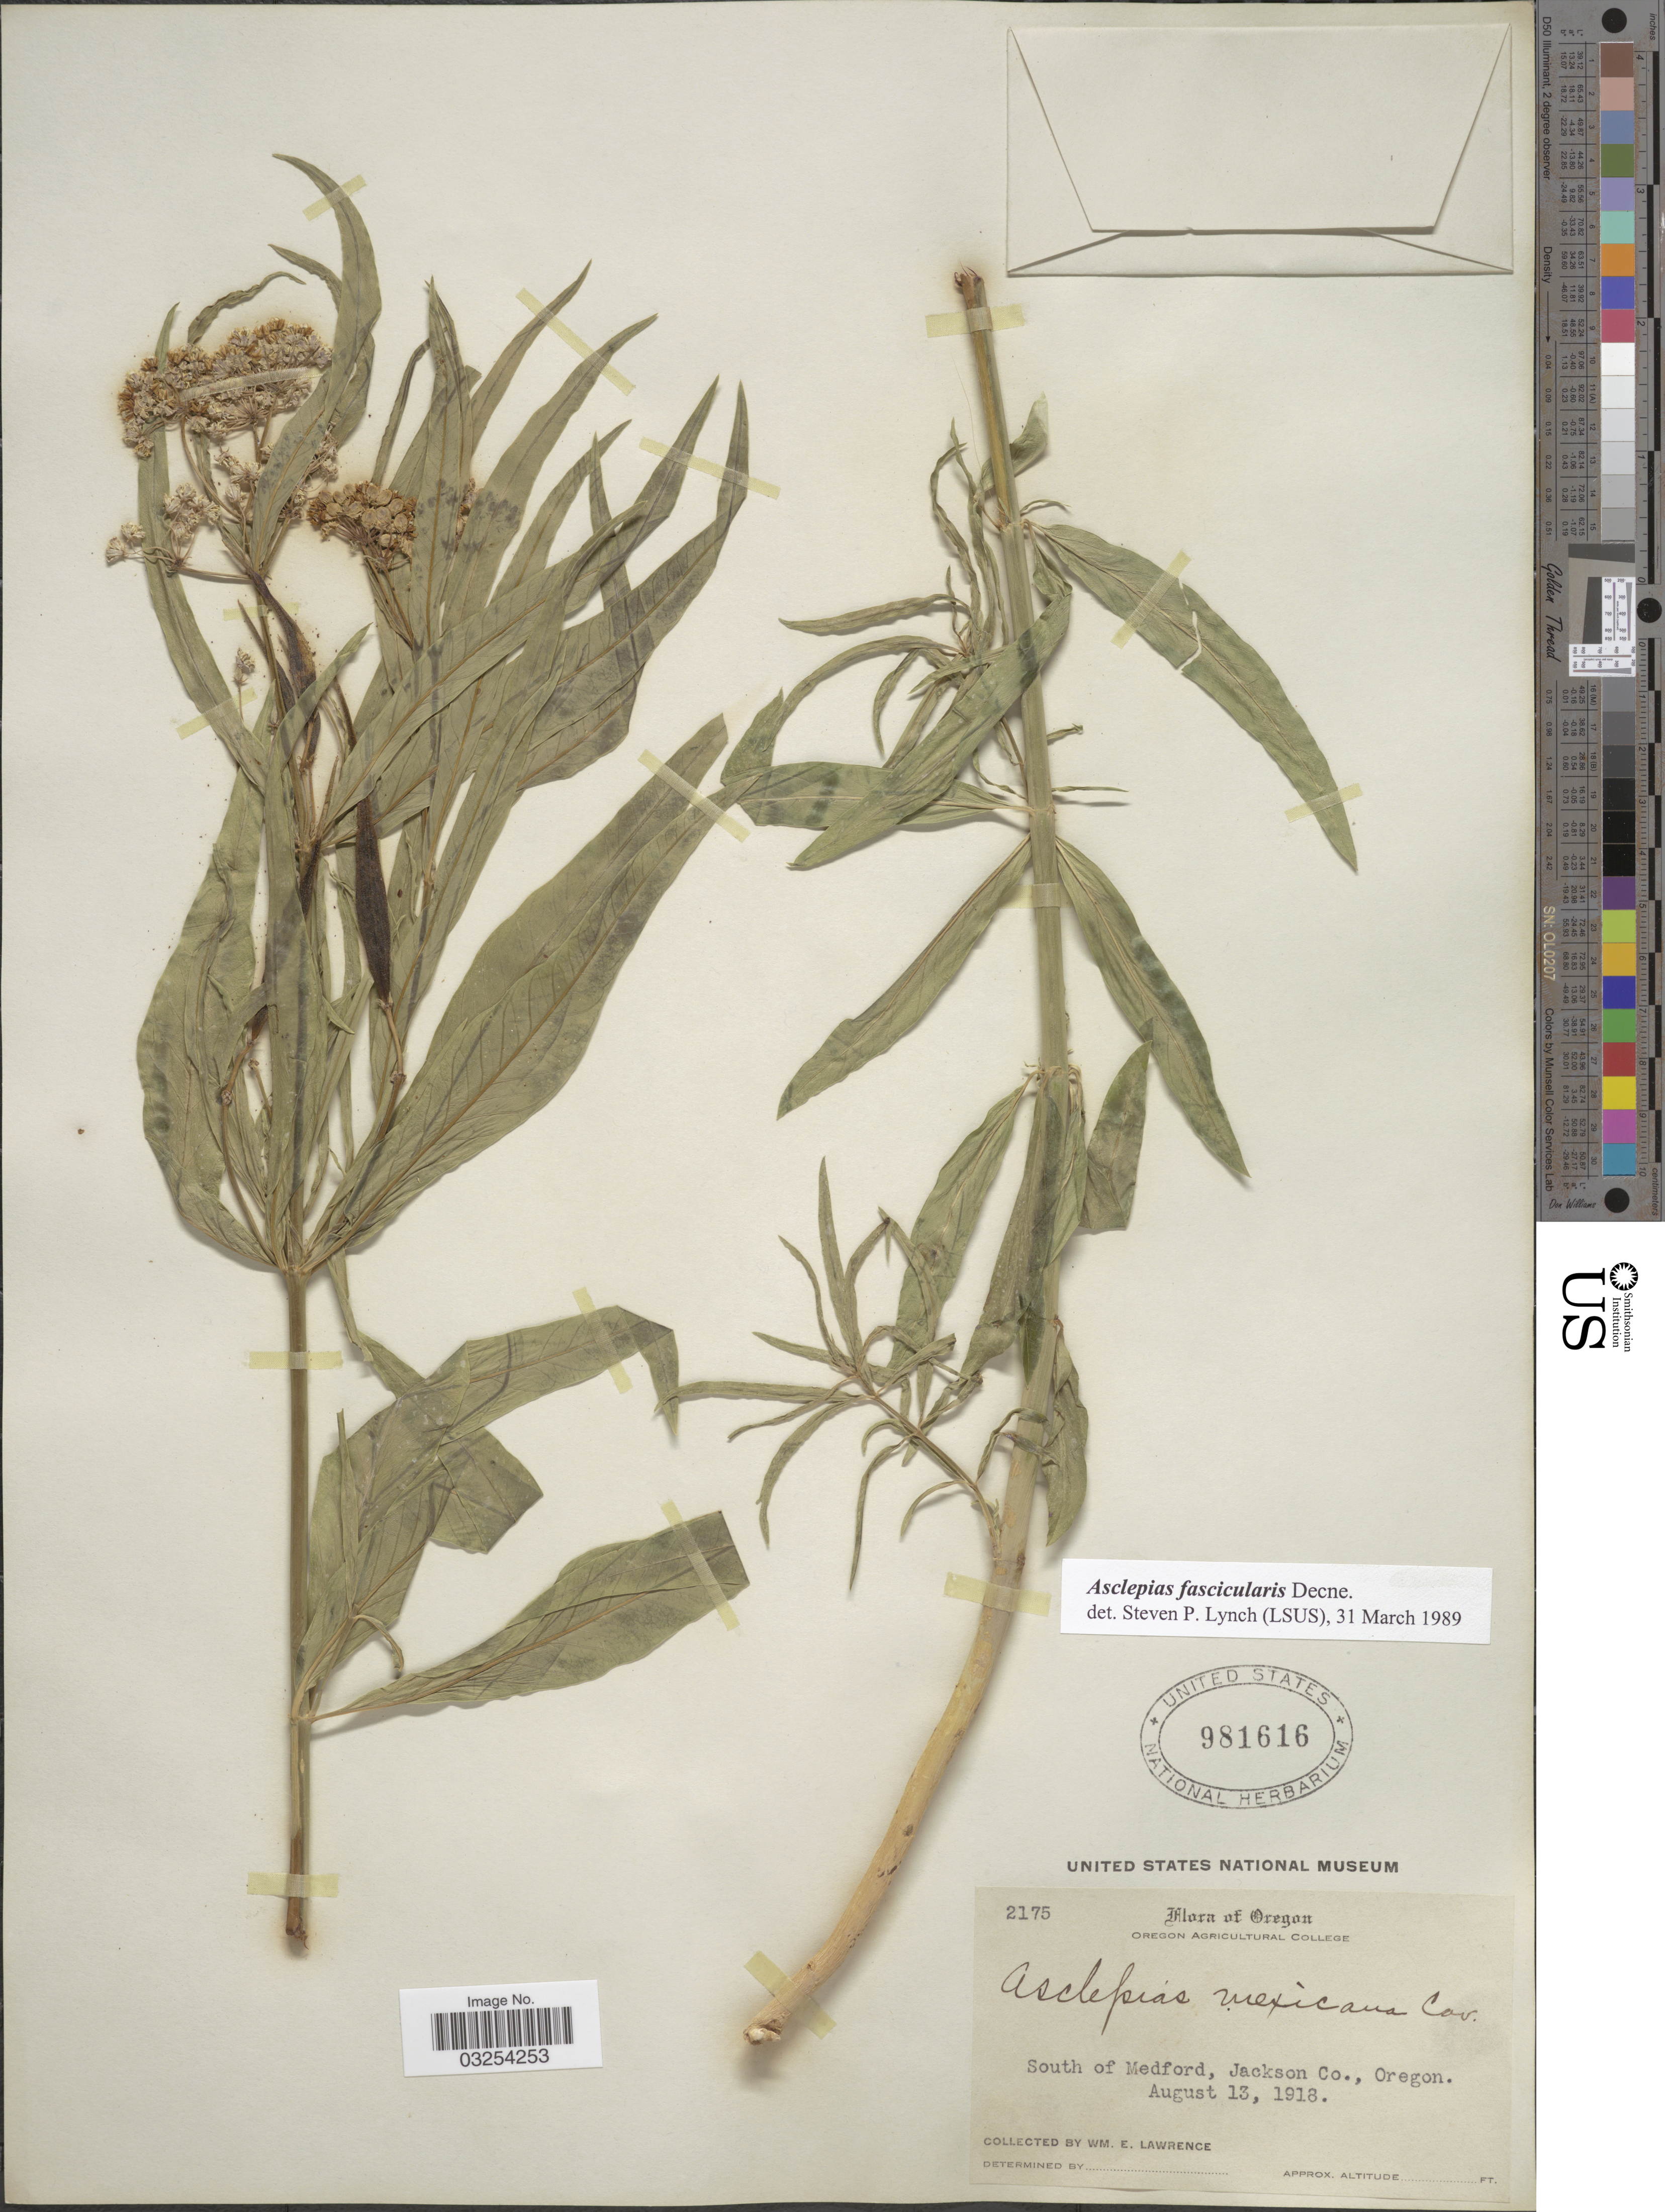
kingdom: Plantae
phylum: Tracheophyta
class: Magnoliopsida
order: Gentianales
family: Apocynaceae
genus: Asclepias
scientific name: Asclepias fascicularis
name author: Decne.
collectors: W. Lawrence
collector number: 2175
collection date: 1918-08-13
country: United States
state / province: Oregon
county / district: Jackson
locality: South of Medford, Jackson Co.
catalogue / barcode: US 981616